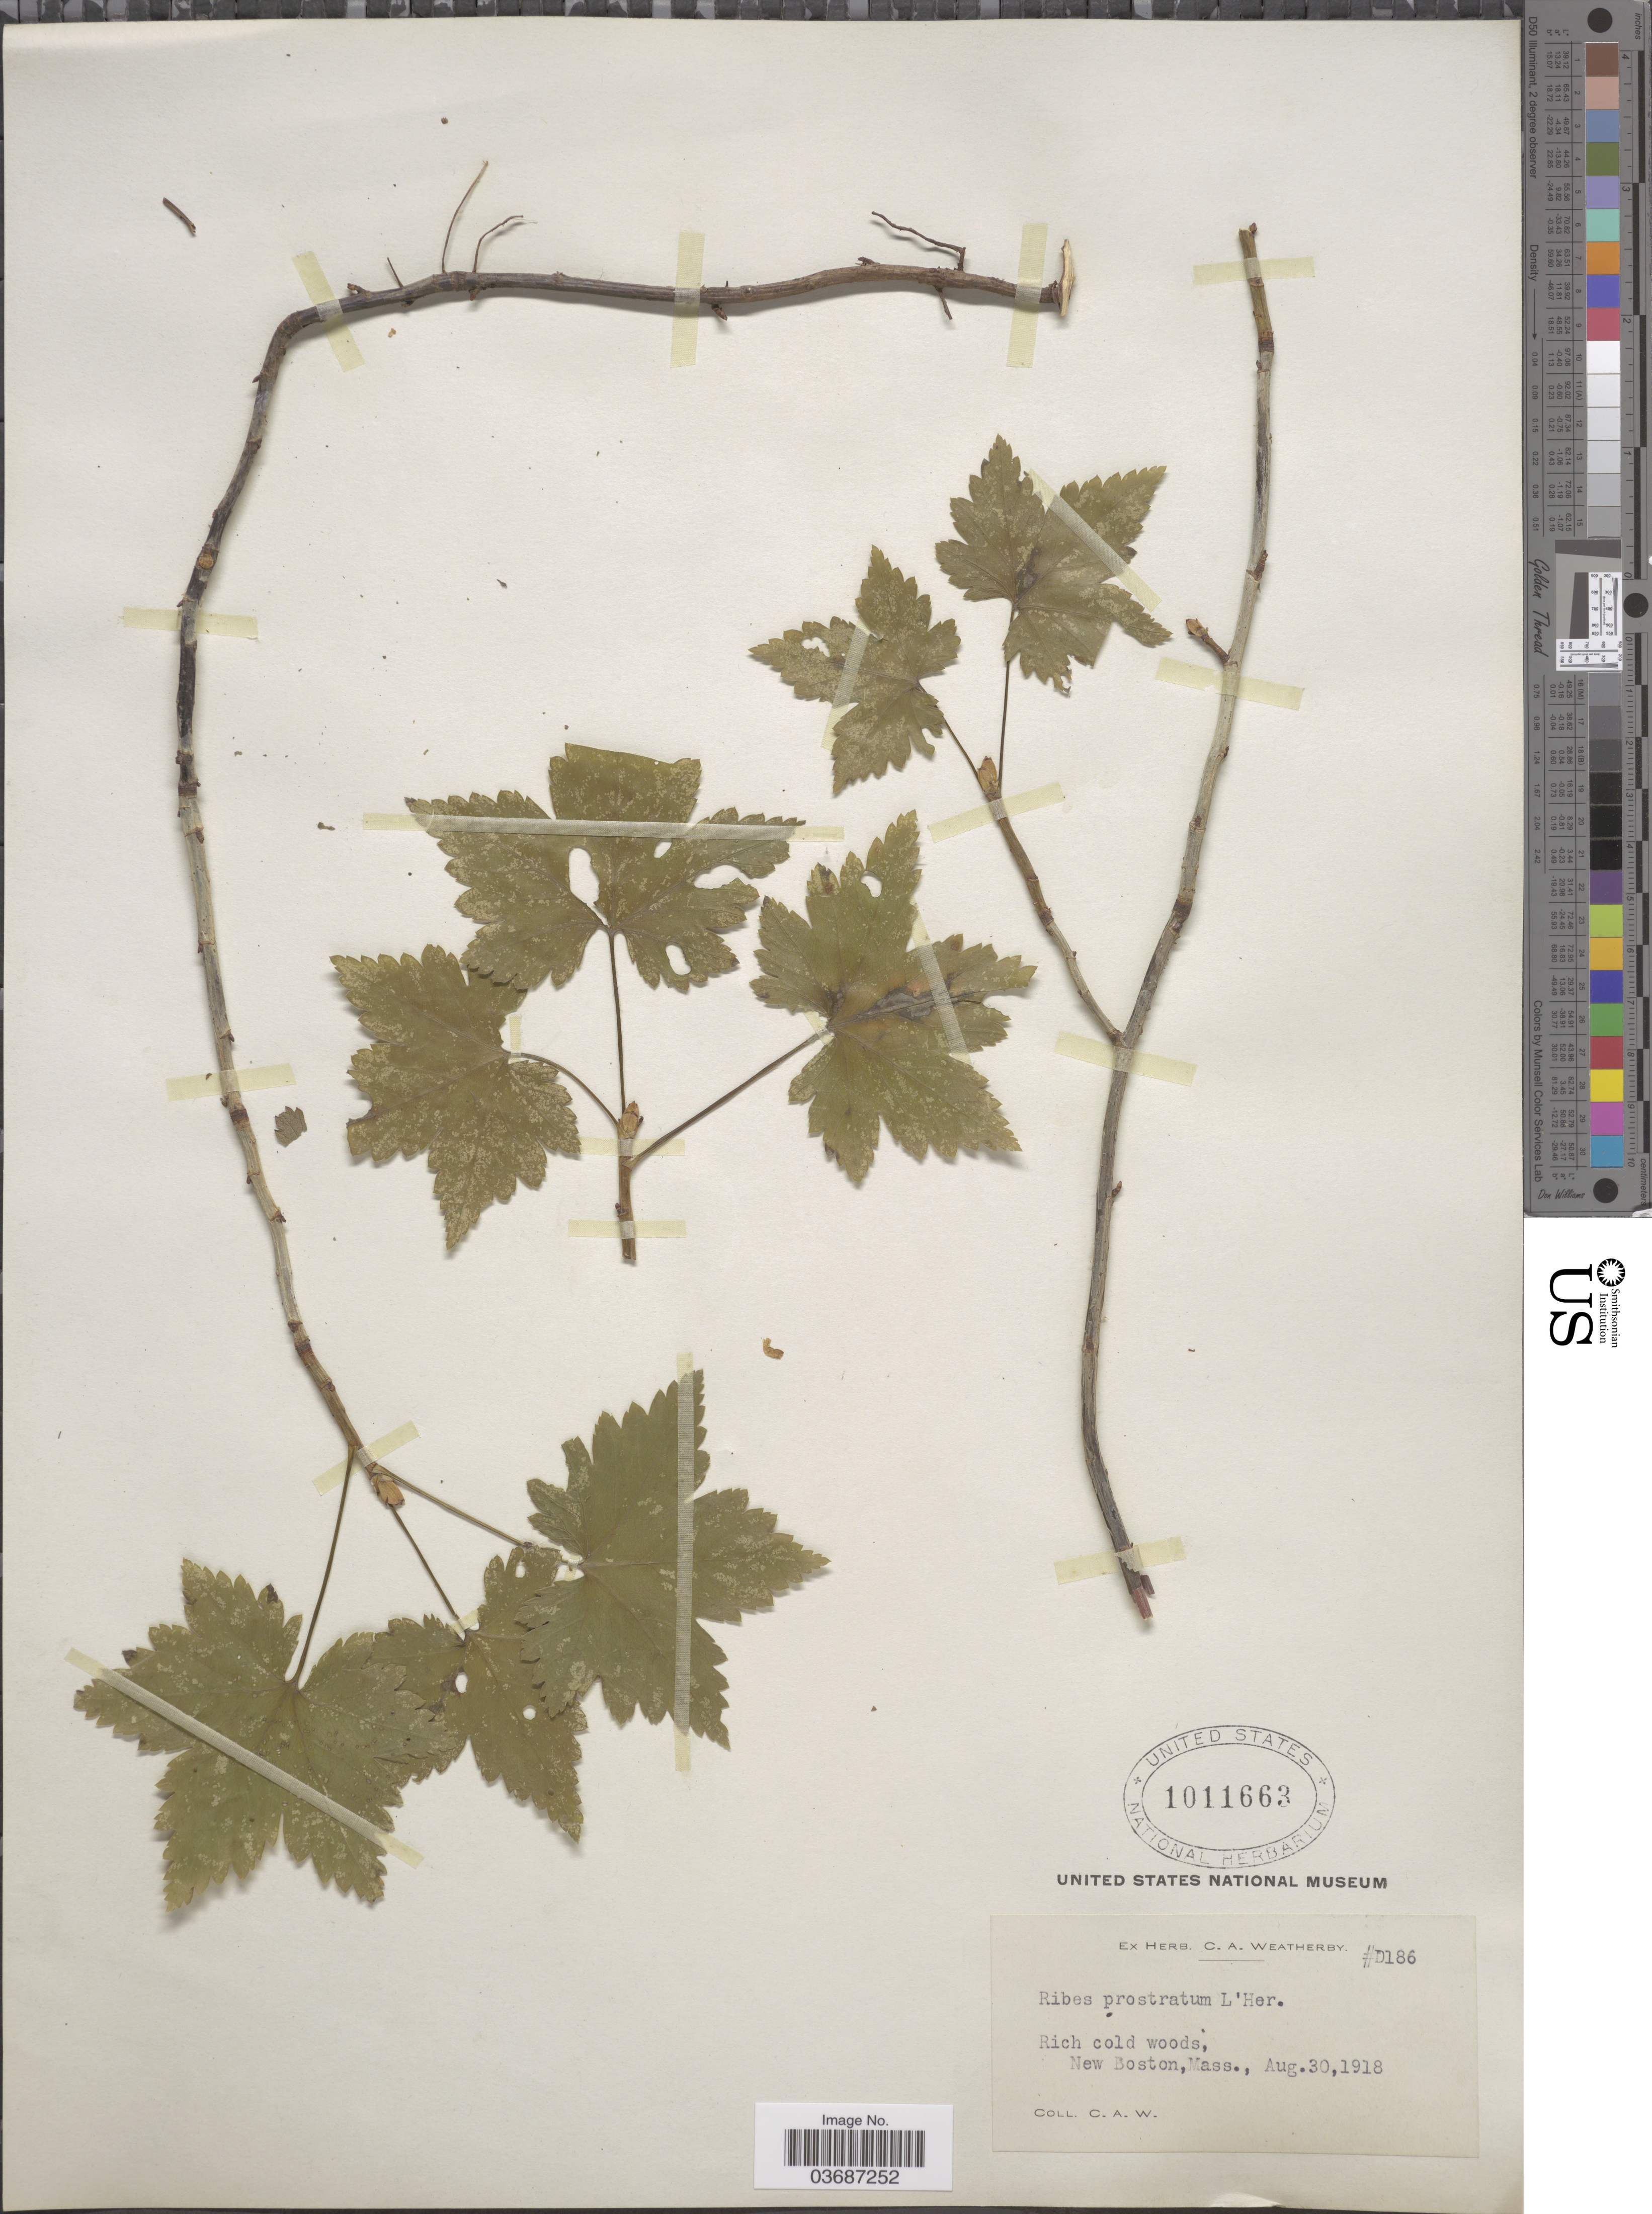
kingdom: Plantae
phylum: Tracheophyta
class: Magnoliopsida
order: Saxifragales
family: Grossulariaceae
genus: Ribes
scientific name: Ribes glandulosum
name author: Ruiz & Pav.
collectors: C. A. Weatherby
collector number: D186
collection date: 1918-08-30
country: United States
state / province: Massachusetts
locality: Rich cold woods, New Boston.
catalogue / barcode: US 1011663